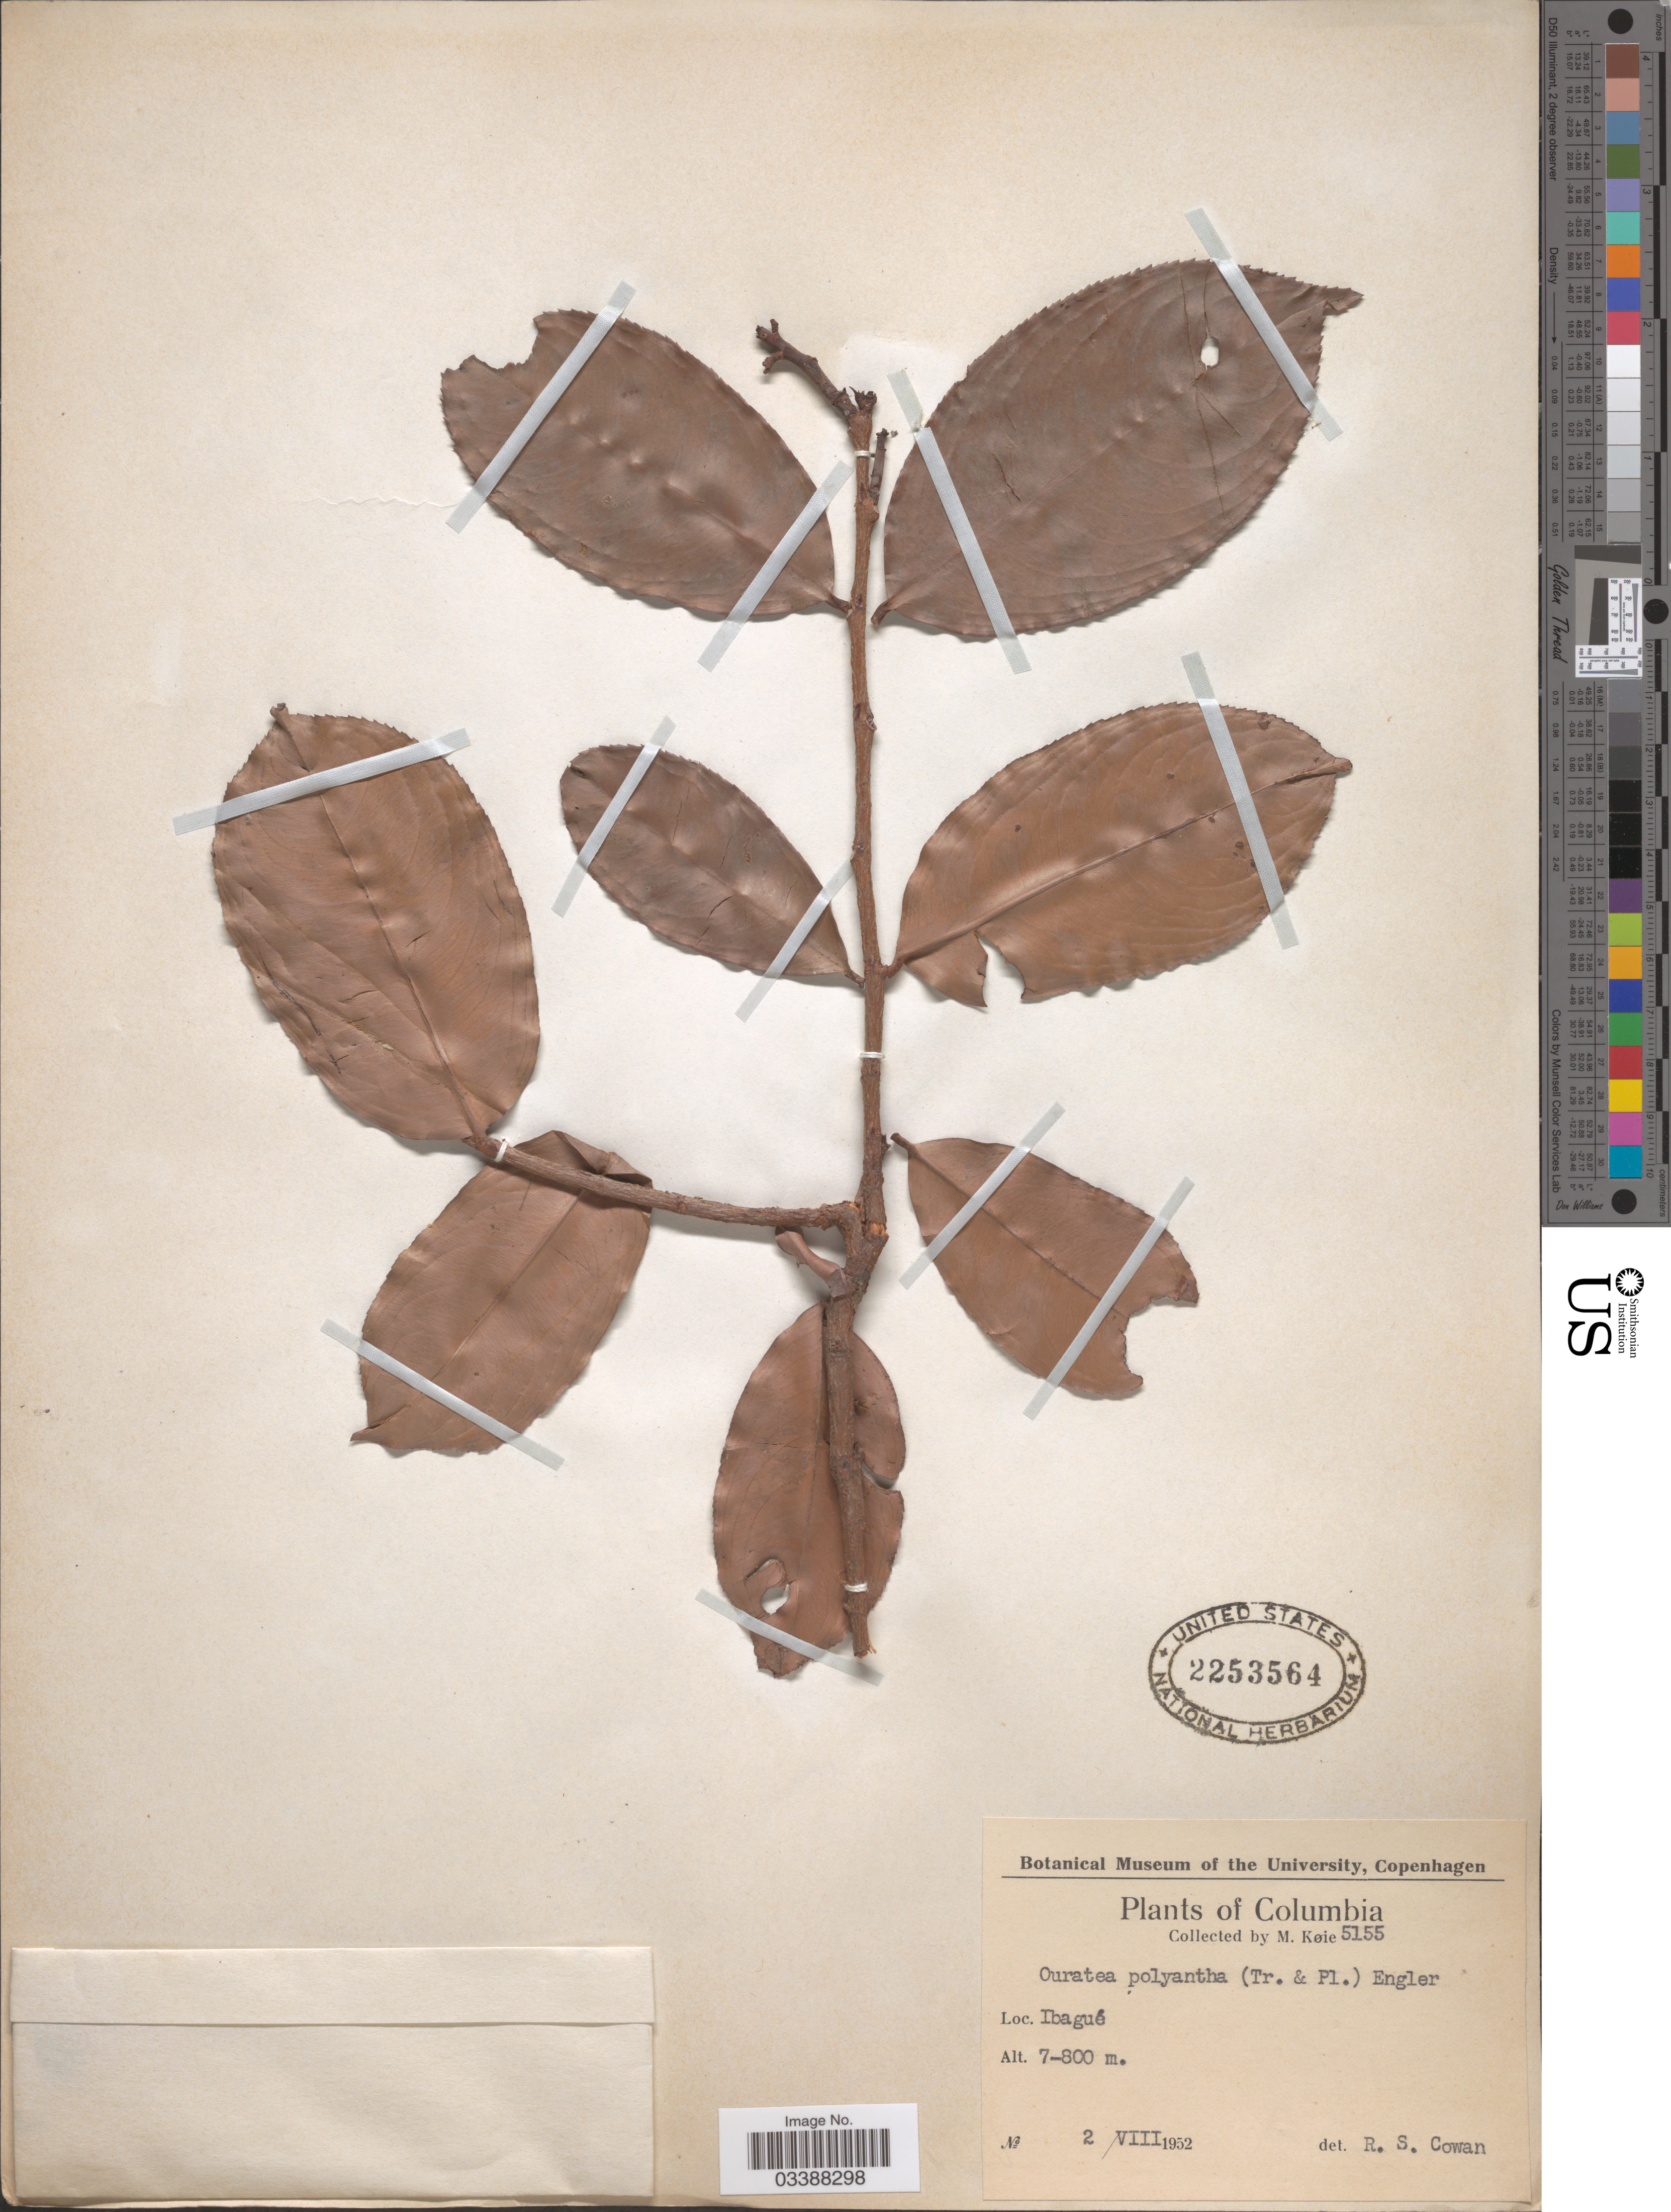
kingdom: Plantae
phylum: Tracheophyta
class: Magnoliopsida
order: Malpighiales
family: Ochnaceae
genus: Ouratea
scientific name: Ouratea polyantha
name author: (Triana & Planch.) Engl.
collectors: M. Köie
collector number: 5155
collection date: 1952-08-02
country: Colombia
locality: Ibagué.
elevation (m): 700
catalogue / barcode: US 2253564